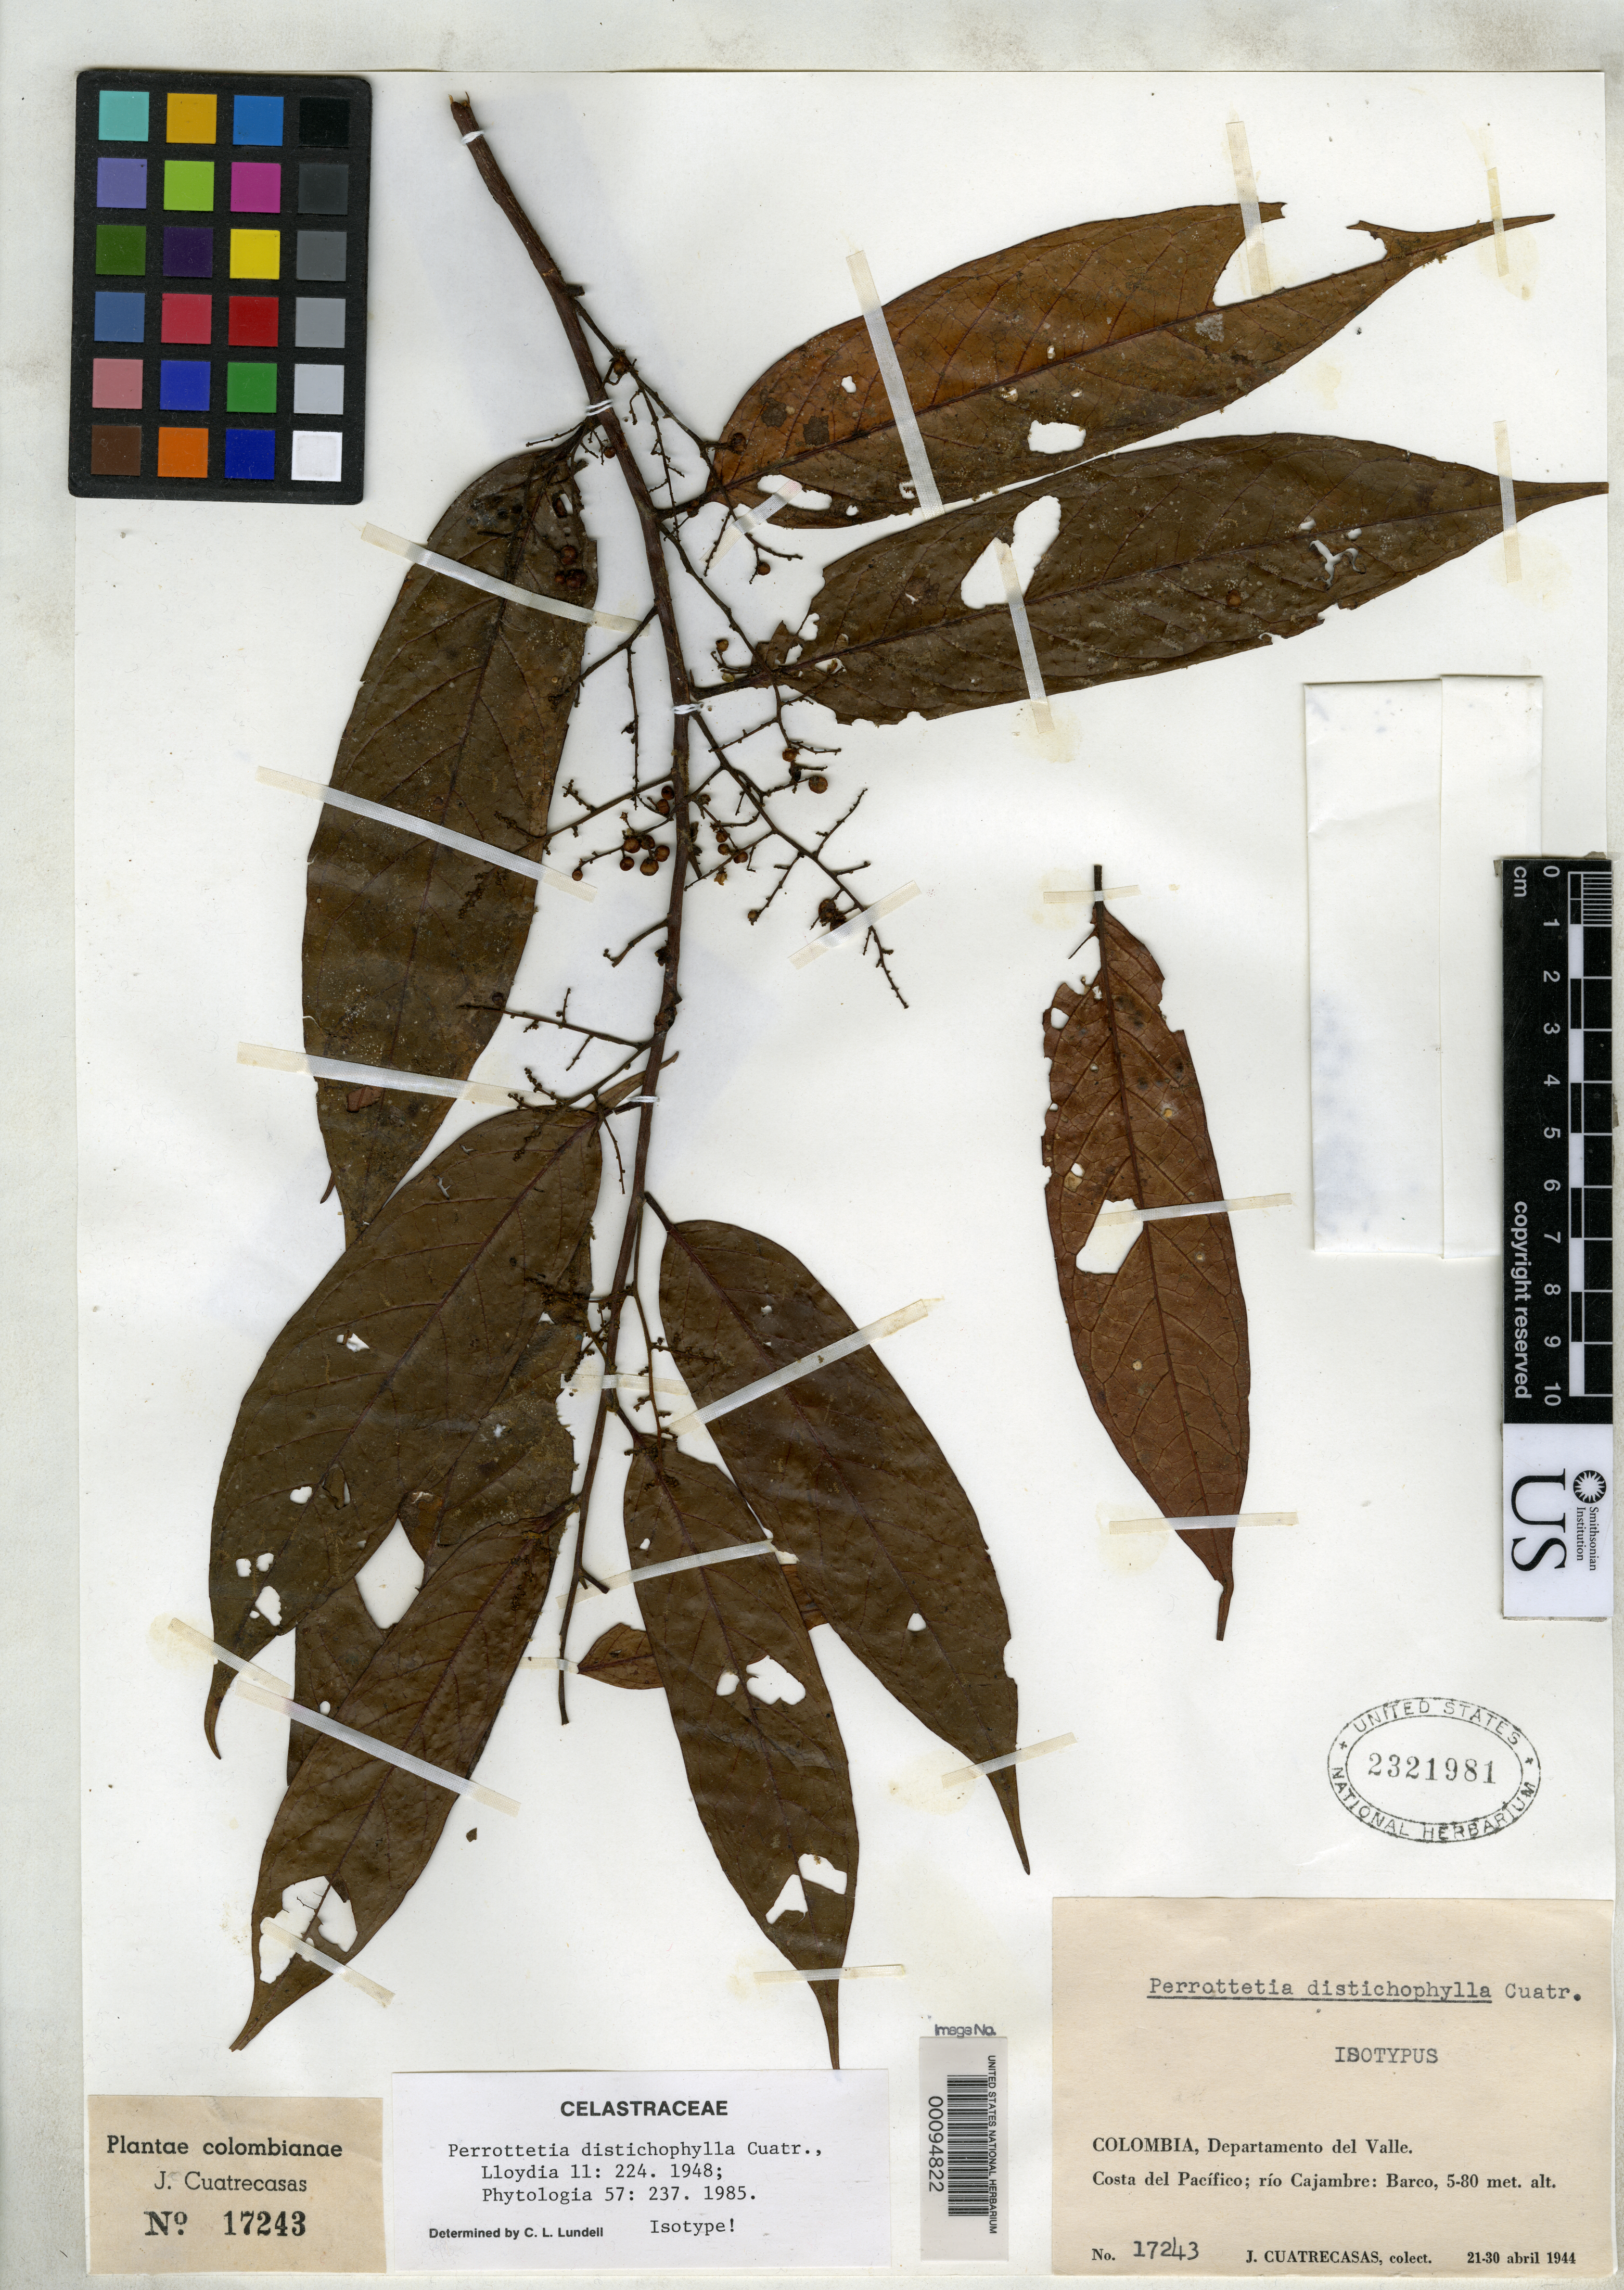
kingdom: Plantae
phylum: Tracheophyta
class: Magnoliopsida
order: Huerteales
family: Dipentodontaceae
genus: Perrottetia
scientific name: Perrottetia distichophylla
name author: Cuatrec.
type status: Isotype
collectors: J. Cuatrecasas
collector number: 17243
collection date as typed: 21 Apr 1944 to 30 Apr 1944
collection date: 1944-04-21/1944-04-30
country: Colombia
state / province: Valle del Cauca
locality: Pacific Coast, Rocajambre, Barco.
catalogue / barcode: US 2321981